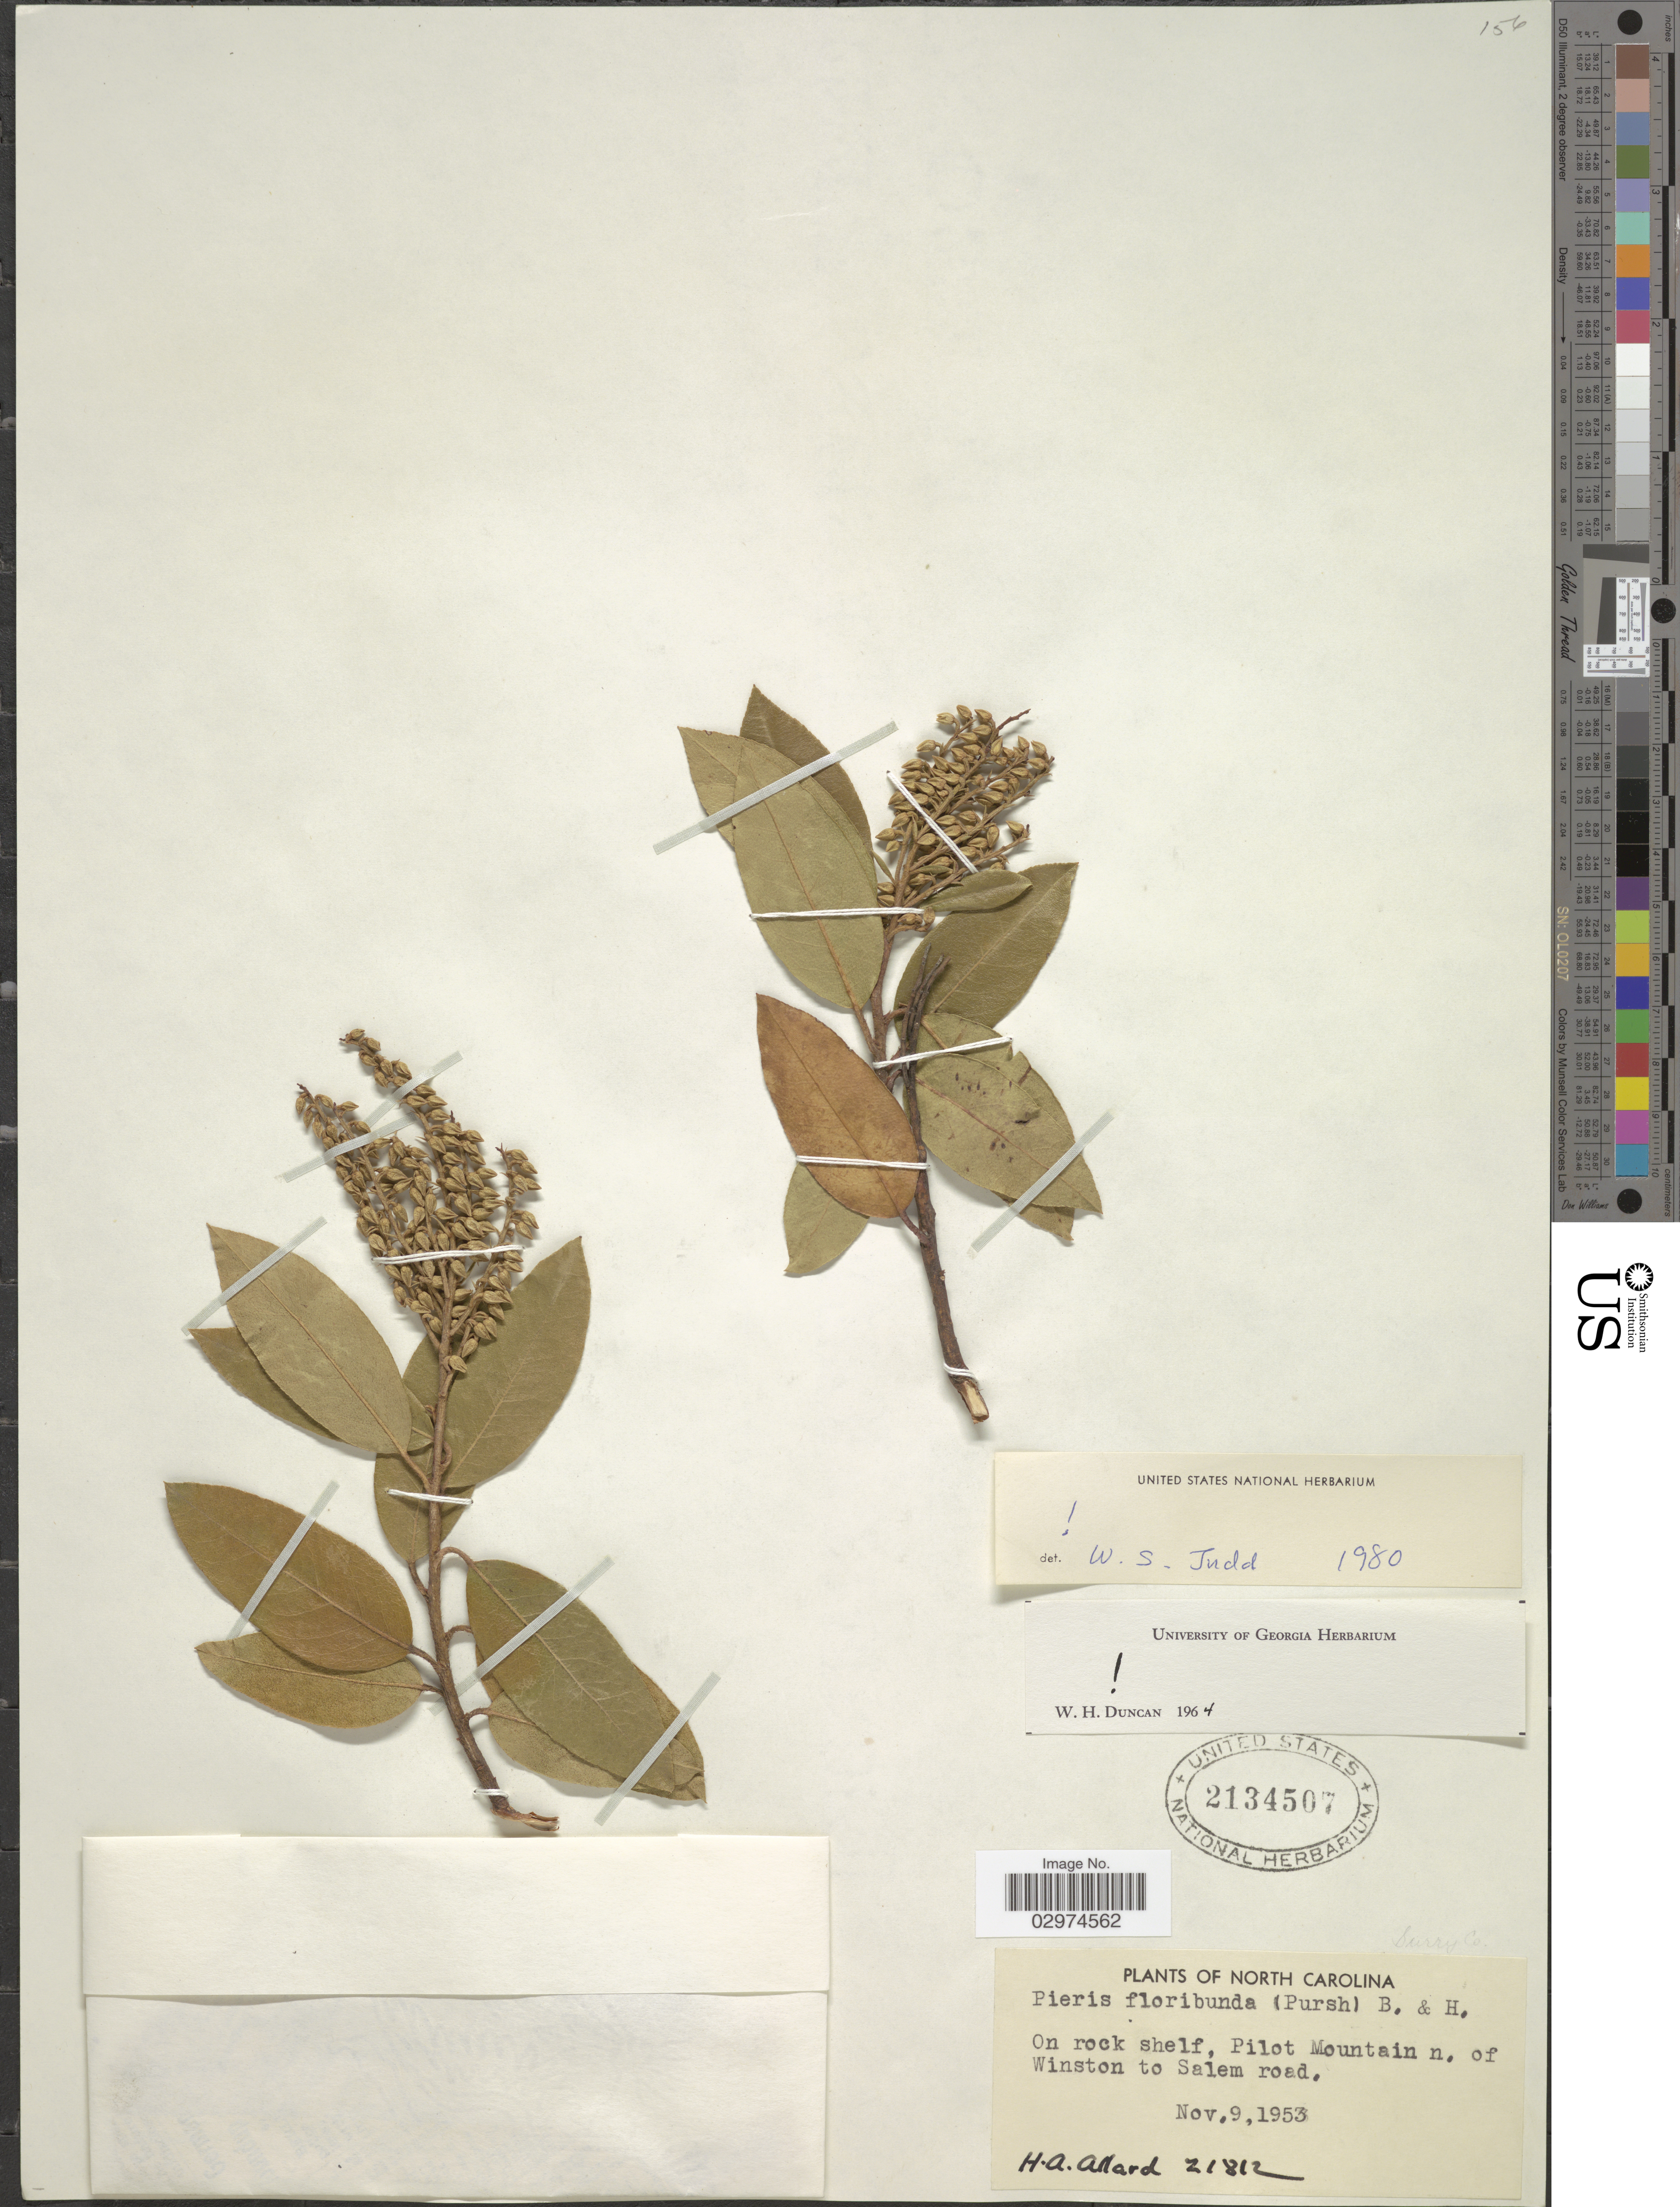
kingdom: Plantae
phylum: Tracheophyta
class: Magnoliopsida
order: Ericales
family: Ericaceae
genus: Pieris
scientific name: Pieris floribunda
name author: (Pursh) Benth. & Hook. f.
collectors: H. A. Allard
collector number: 21812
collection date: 1953-11-09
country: United States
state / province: North Carolina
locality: On rock shelf, Pilot Mountain n. of Winston to Salem road.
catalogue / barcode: US 2134507